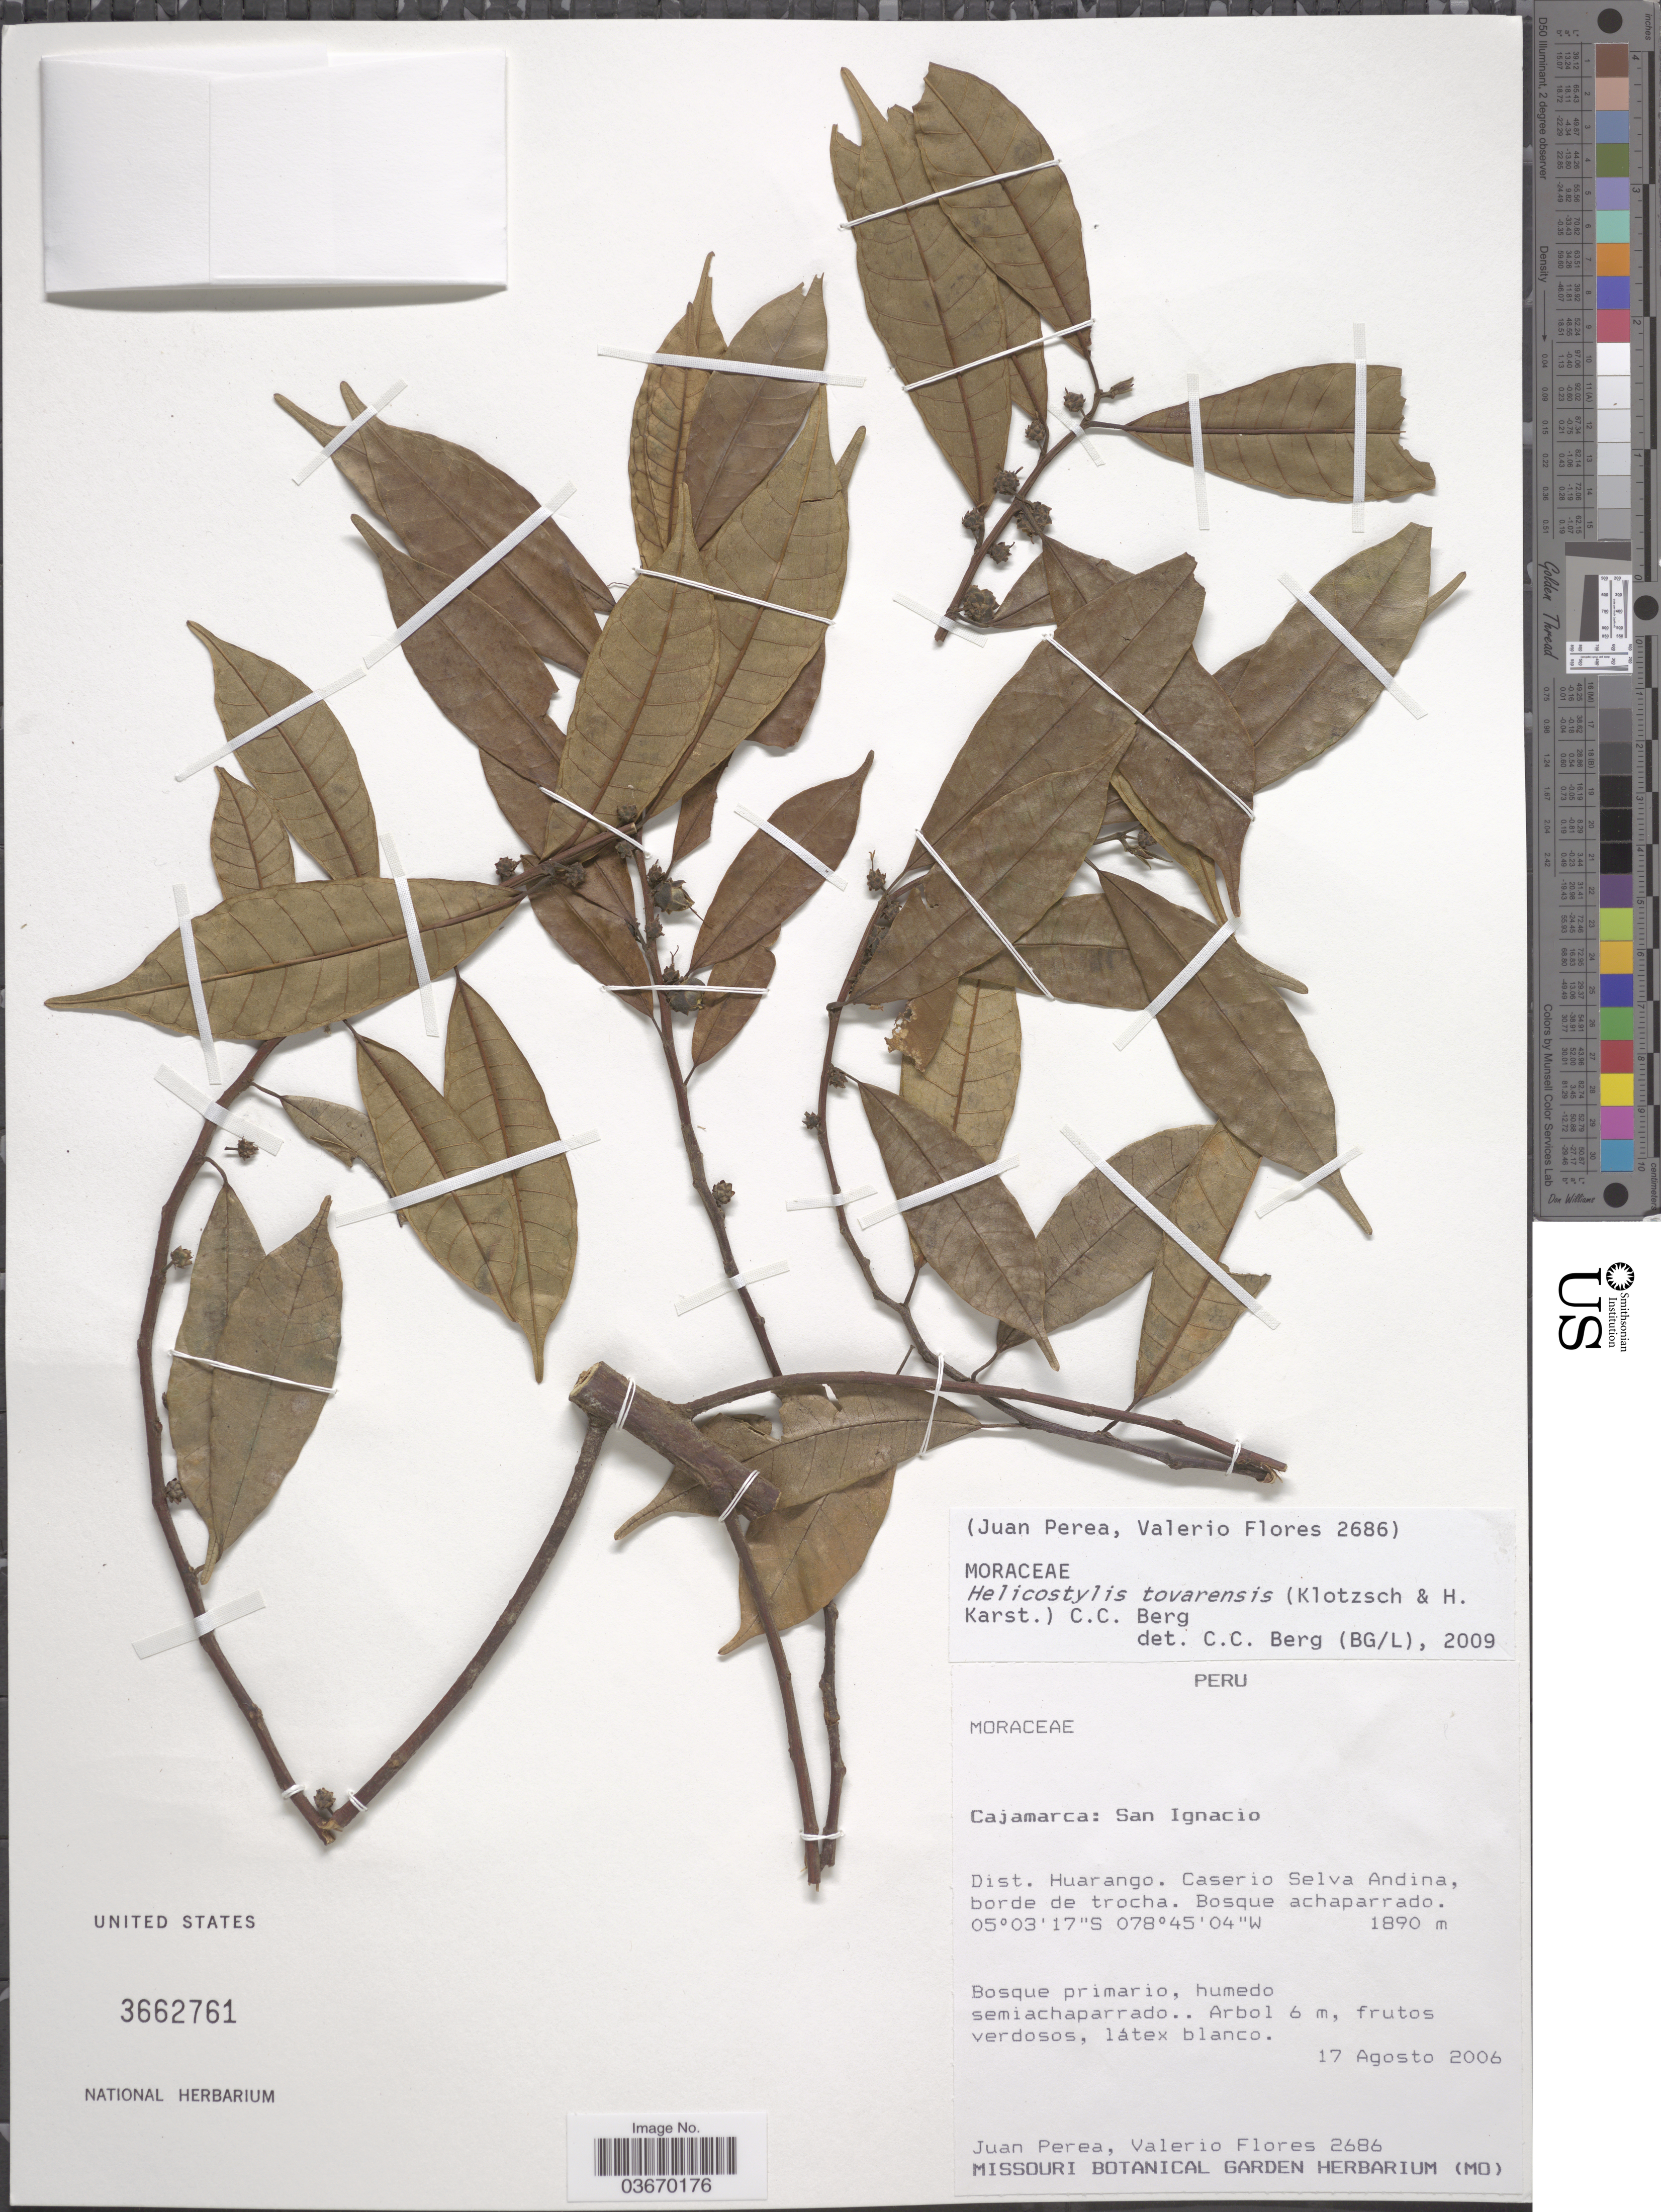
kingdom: Plantae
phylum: Tracheophyta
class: Magnoliopsida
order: Rosales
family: Moraceae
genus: Helicostylis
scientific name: Helicostylis tovarensis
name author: (Klotzsch & H. Karst.) C.C. Berg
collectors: J. Perea & V. Flores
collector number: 2686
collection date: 2006-08-17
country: Peru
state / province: Cajamarca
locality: San Ignacio. Dist. Huarango. Caserio Selva Andina, borde de trocha. Bosque achaparrado.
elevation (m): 1890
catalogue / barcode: US 3662761